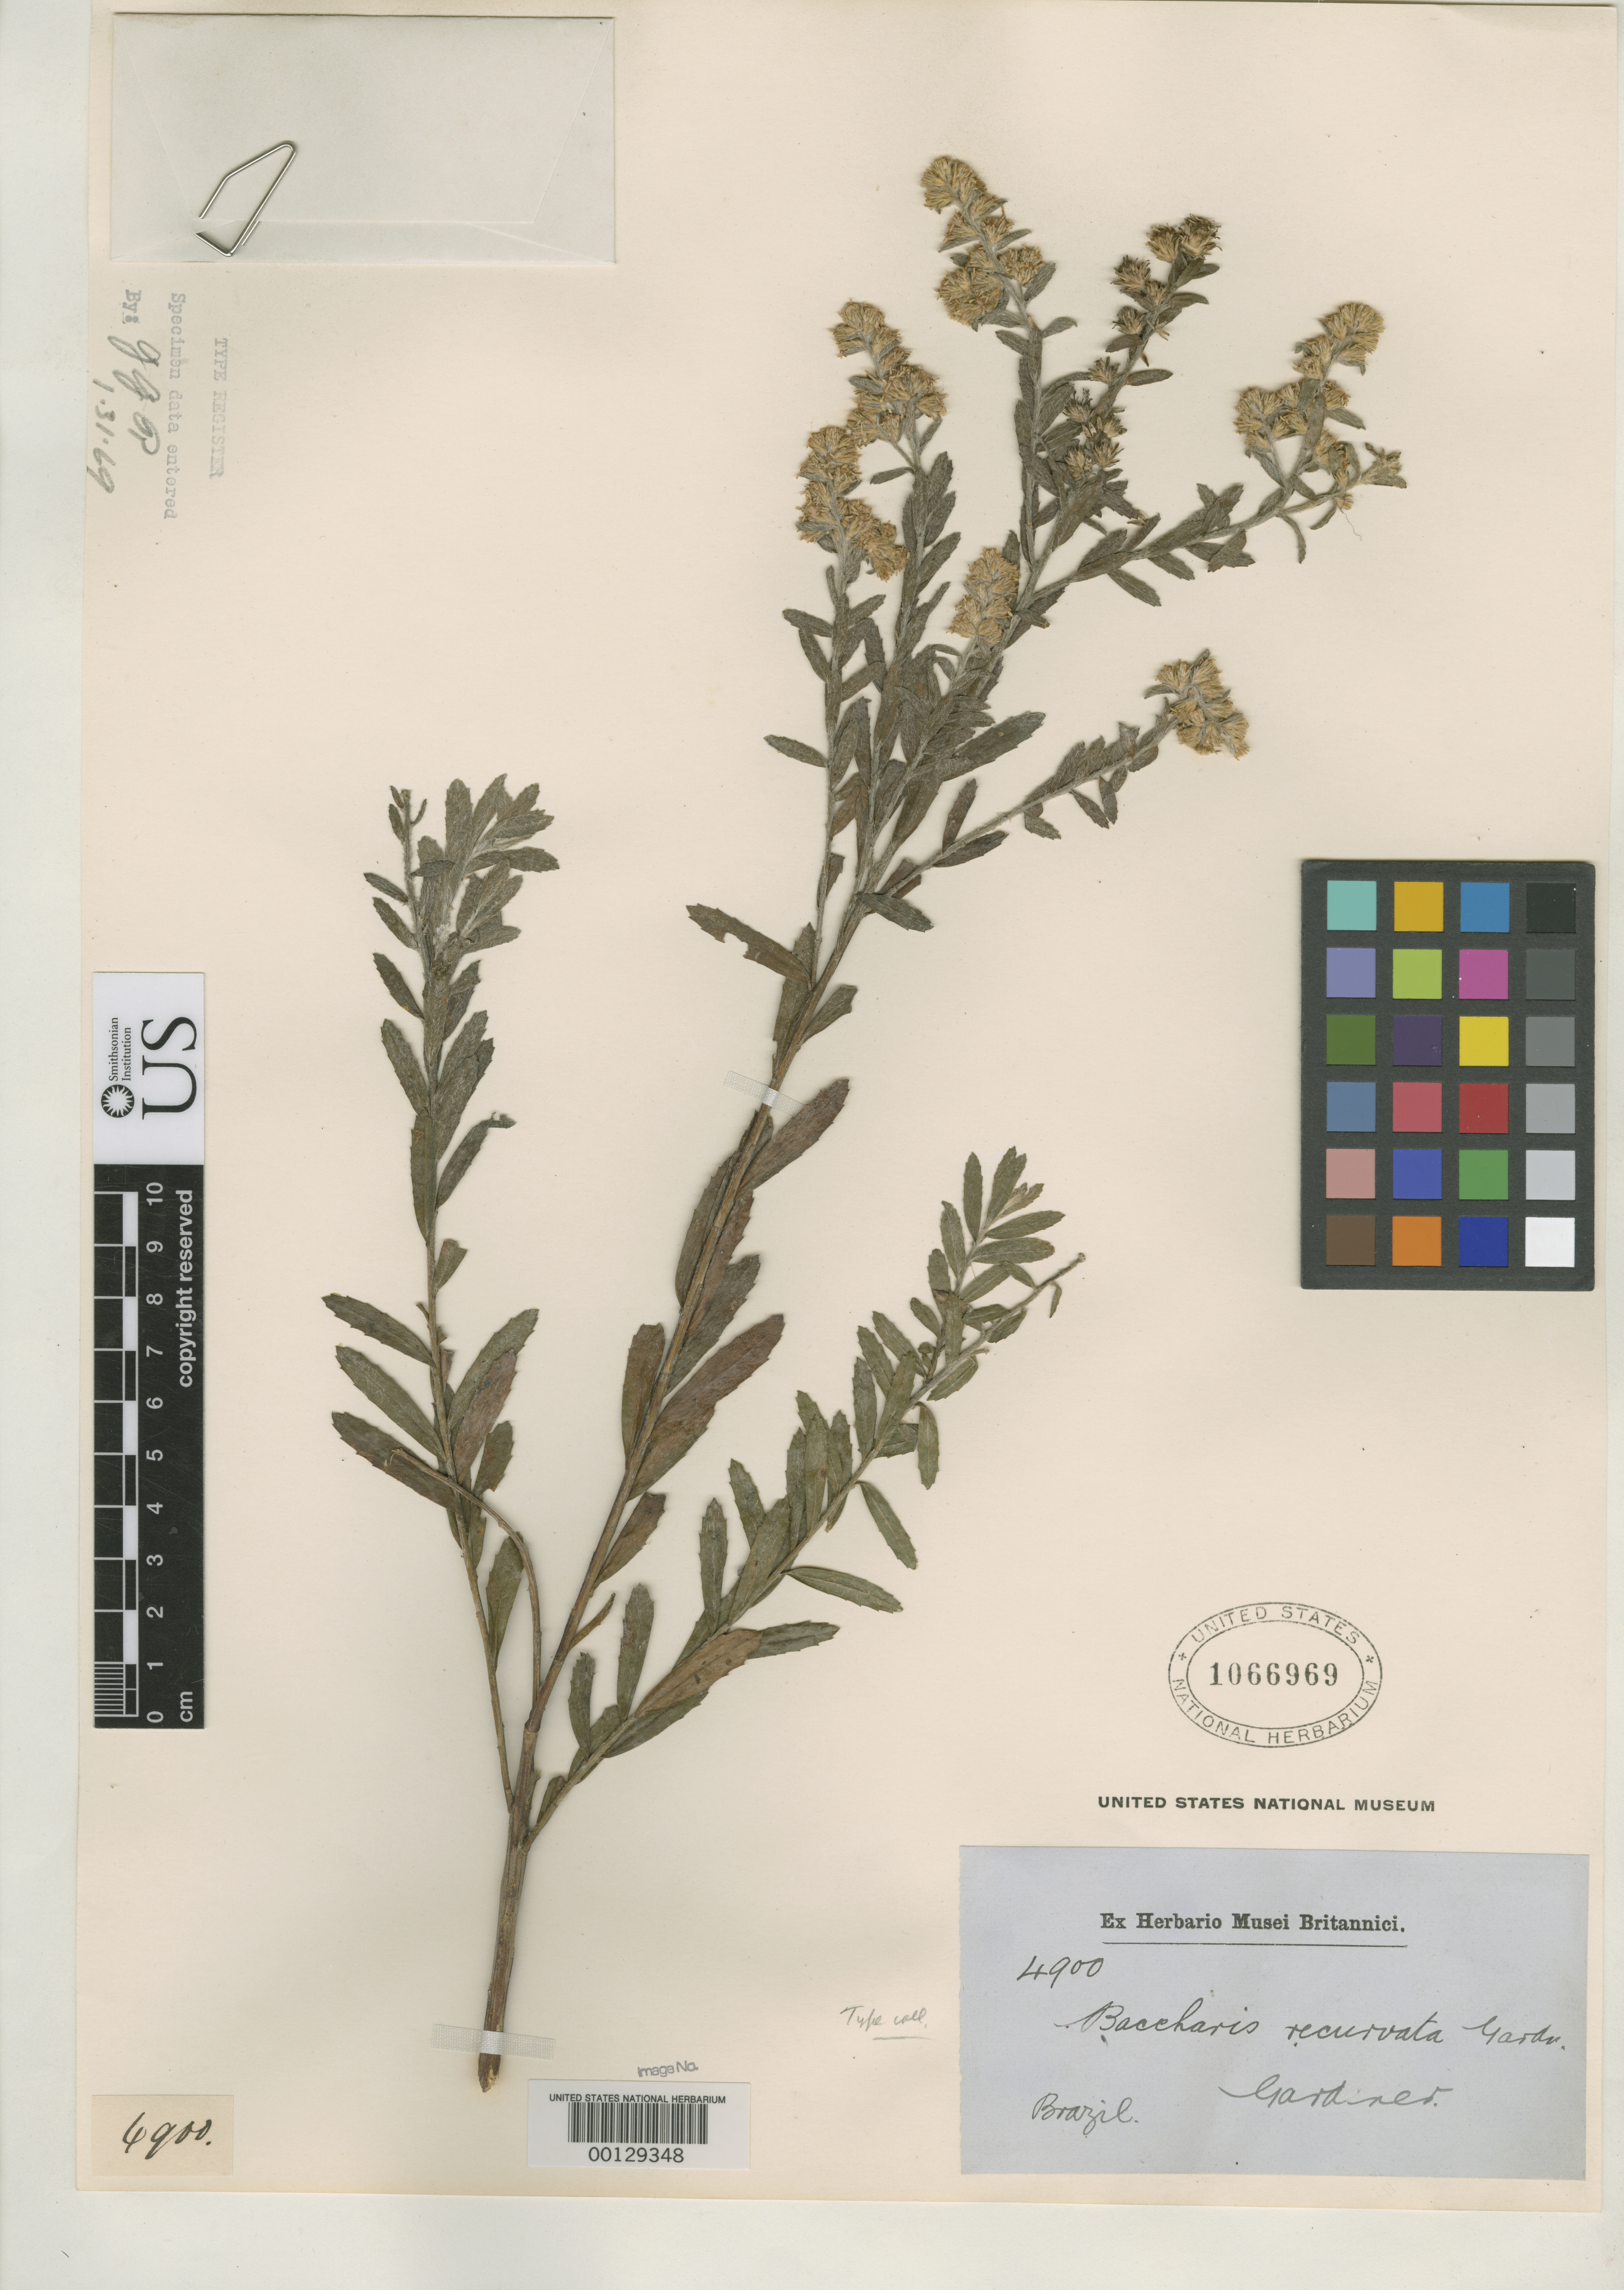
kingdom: Plantae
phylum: Tracheophyta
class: Magnoliopsida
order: Asterales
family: Asteraceae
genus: Baccharis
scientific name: Baccharis recurvata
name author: Gardner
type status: Isotype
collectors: G. Gardner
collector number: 4900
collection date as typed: Oct 1840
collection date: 1840-10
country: Brazil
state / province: Minas Gerais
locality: Piranga.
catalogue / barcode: US 1066969